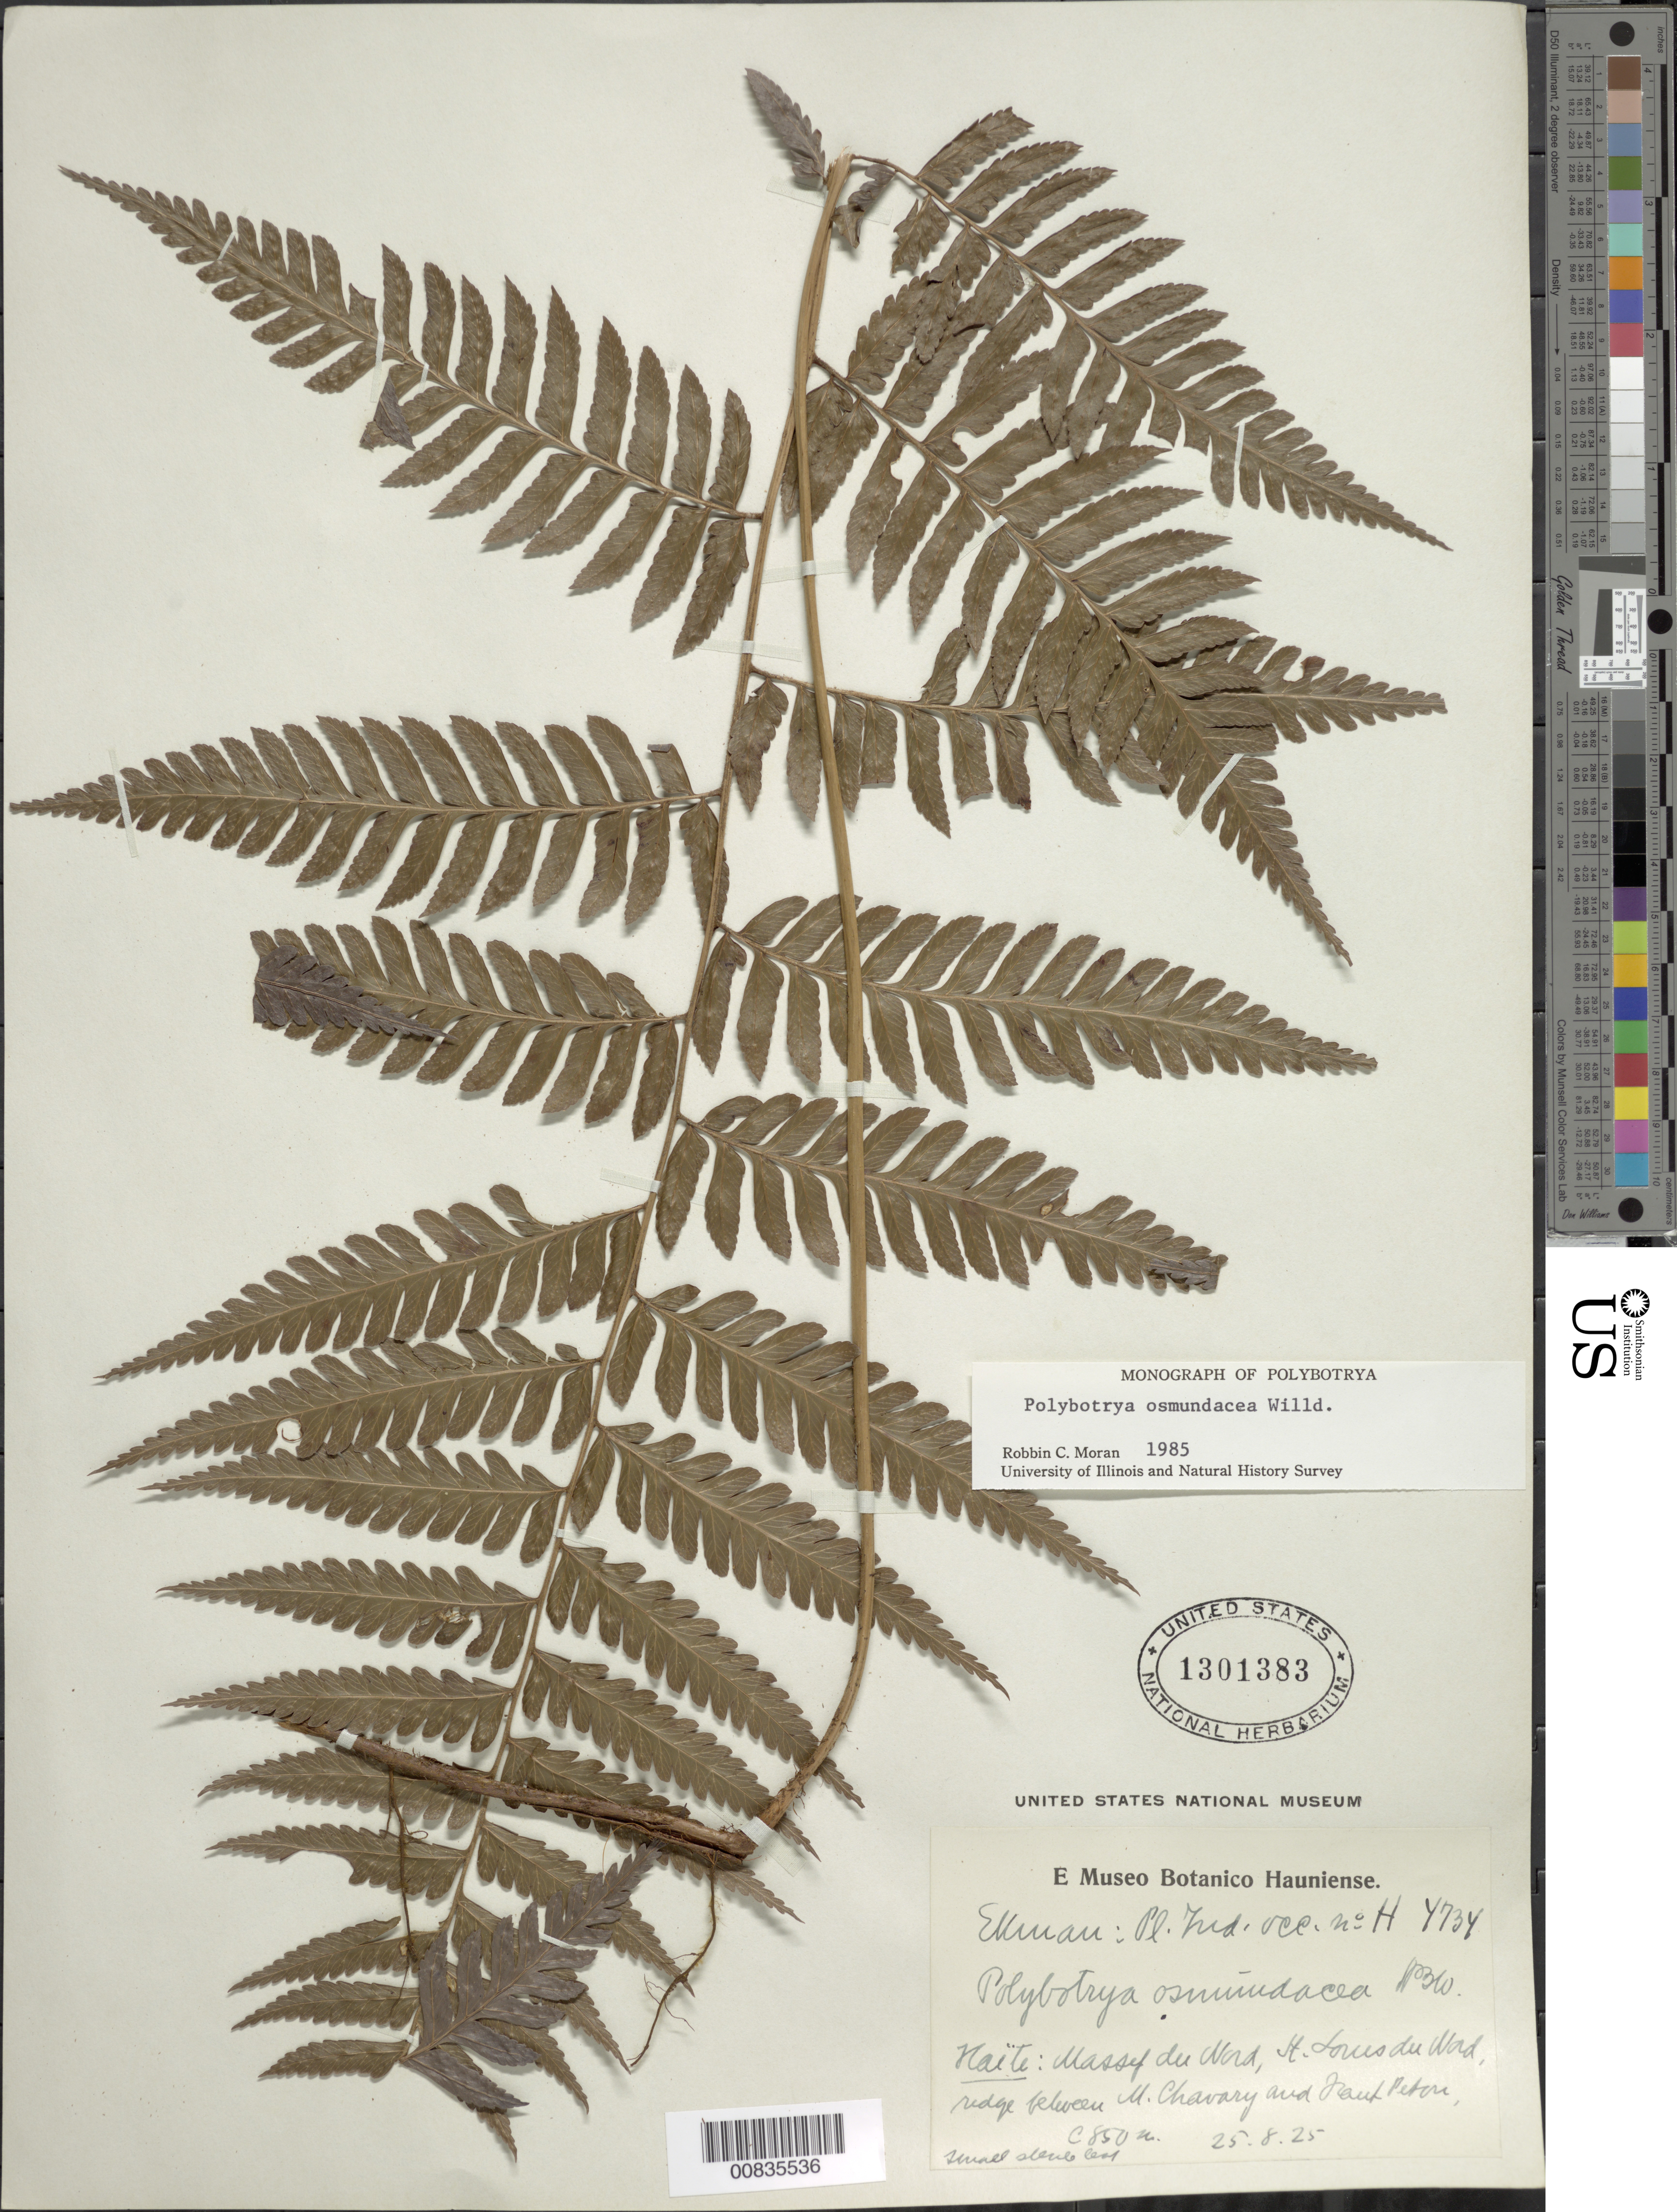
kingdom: Plantae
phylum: Tracheophyta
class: Polypodiopsida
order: Polypodiales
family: Dryopteridaceae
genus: Polybotrya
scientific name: Polybotrya osmundacea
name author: Humb. & Bonpl. ex Willd.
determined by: Moran, R. C.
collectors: E. L. Ekman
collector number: H 4734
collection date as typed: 25 Aug 1925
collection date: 1925-08-25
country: Haiti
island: Hispaniola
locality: Massif du Nord, St. Louis du Nord, ridge between M. chavary and Haut Peton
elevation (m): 850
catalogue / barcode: US 1301383